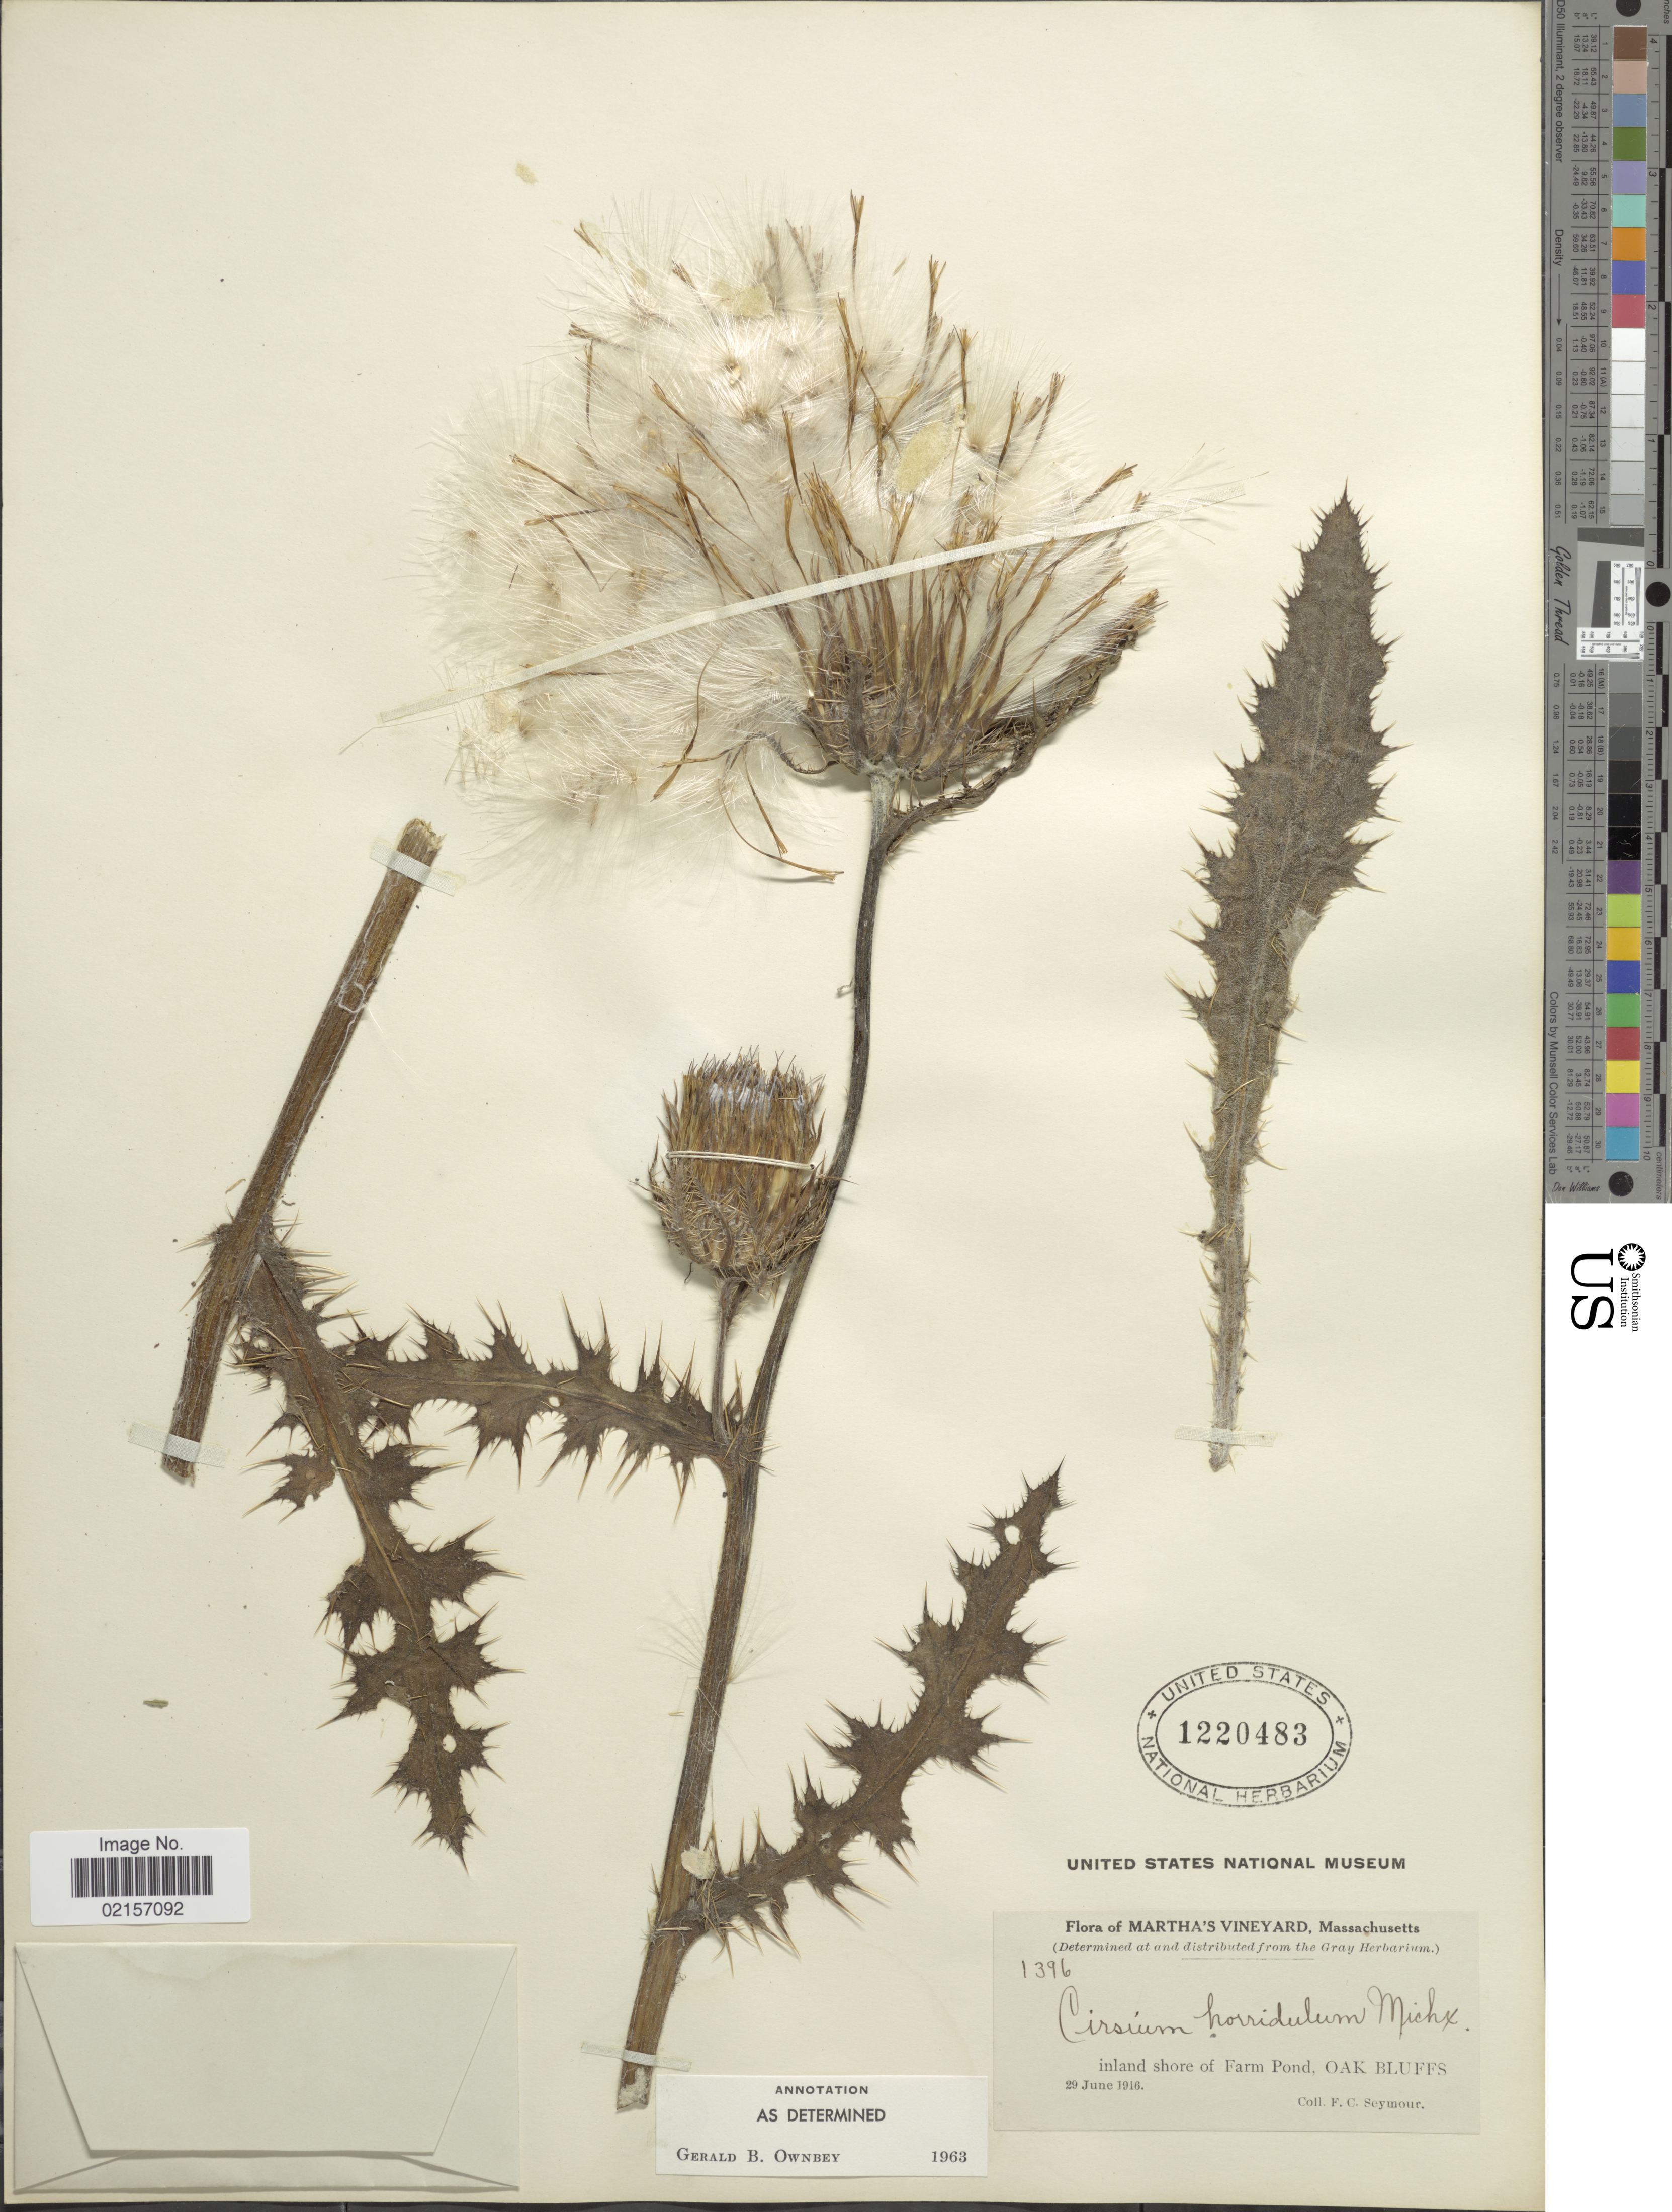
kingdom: Plantae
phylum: Tracheophyta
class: Magnoliopsida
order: Asterales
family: Asteraceae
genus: Cirsium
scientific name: Cirsium horridulum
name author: Michx.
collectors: F. C. Seymour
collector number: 1396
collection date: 1916-06-29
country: United States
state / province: Massachusetts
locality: Martha's Vineyard, inland shore of Farm Pond, Oak Bluffs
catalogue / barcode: US 1220483